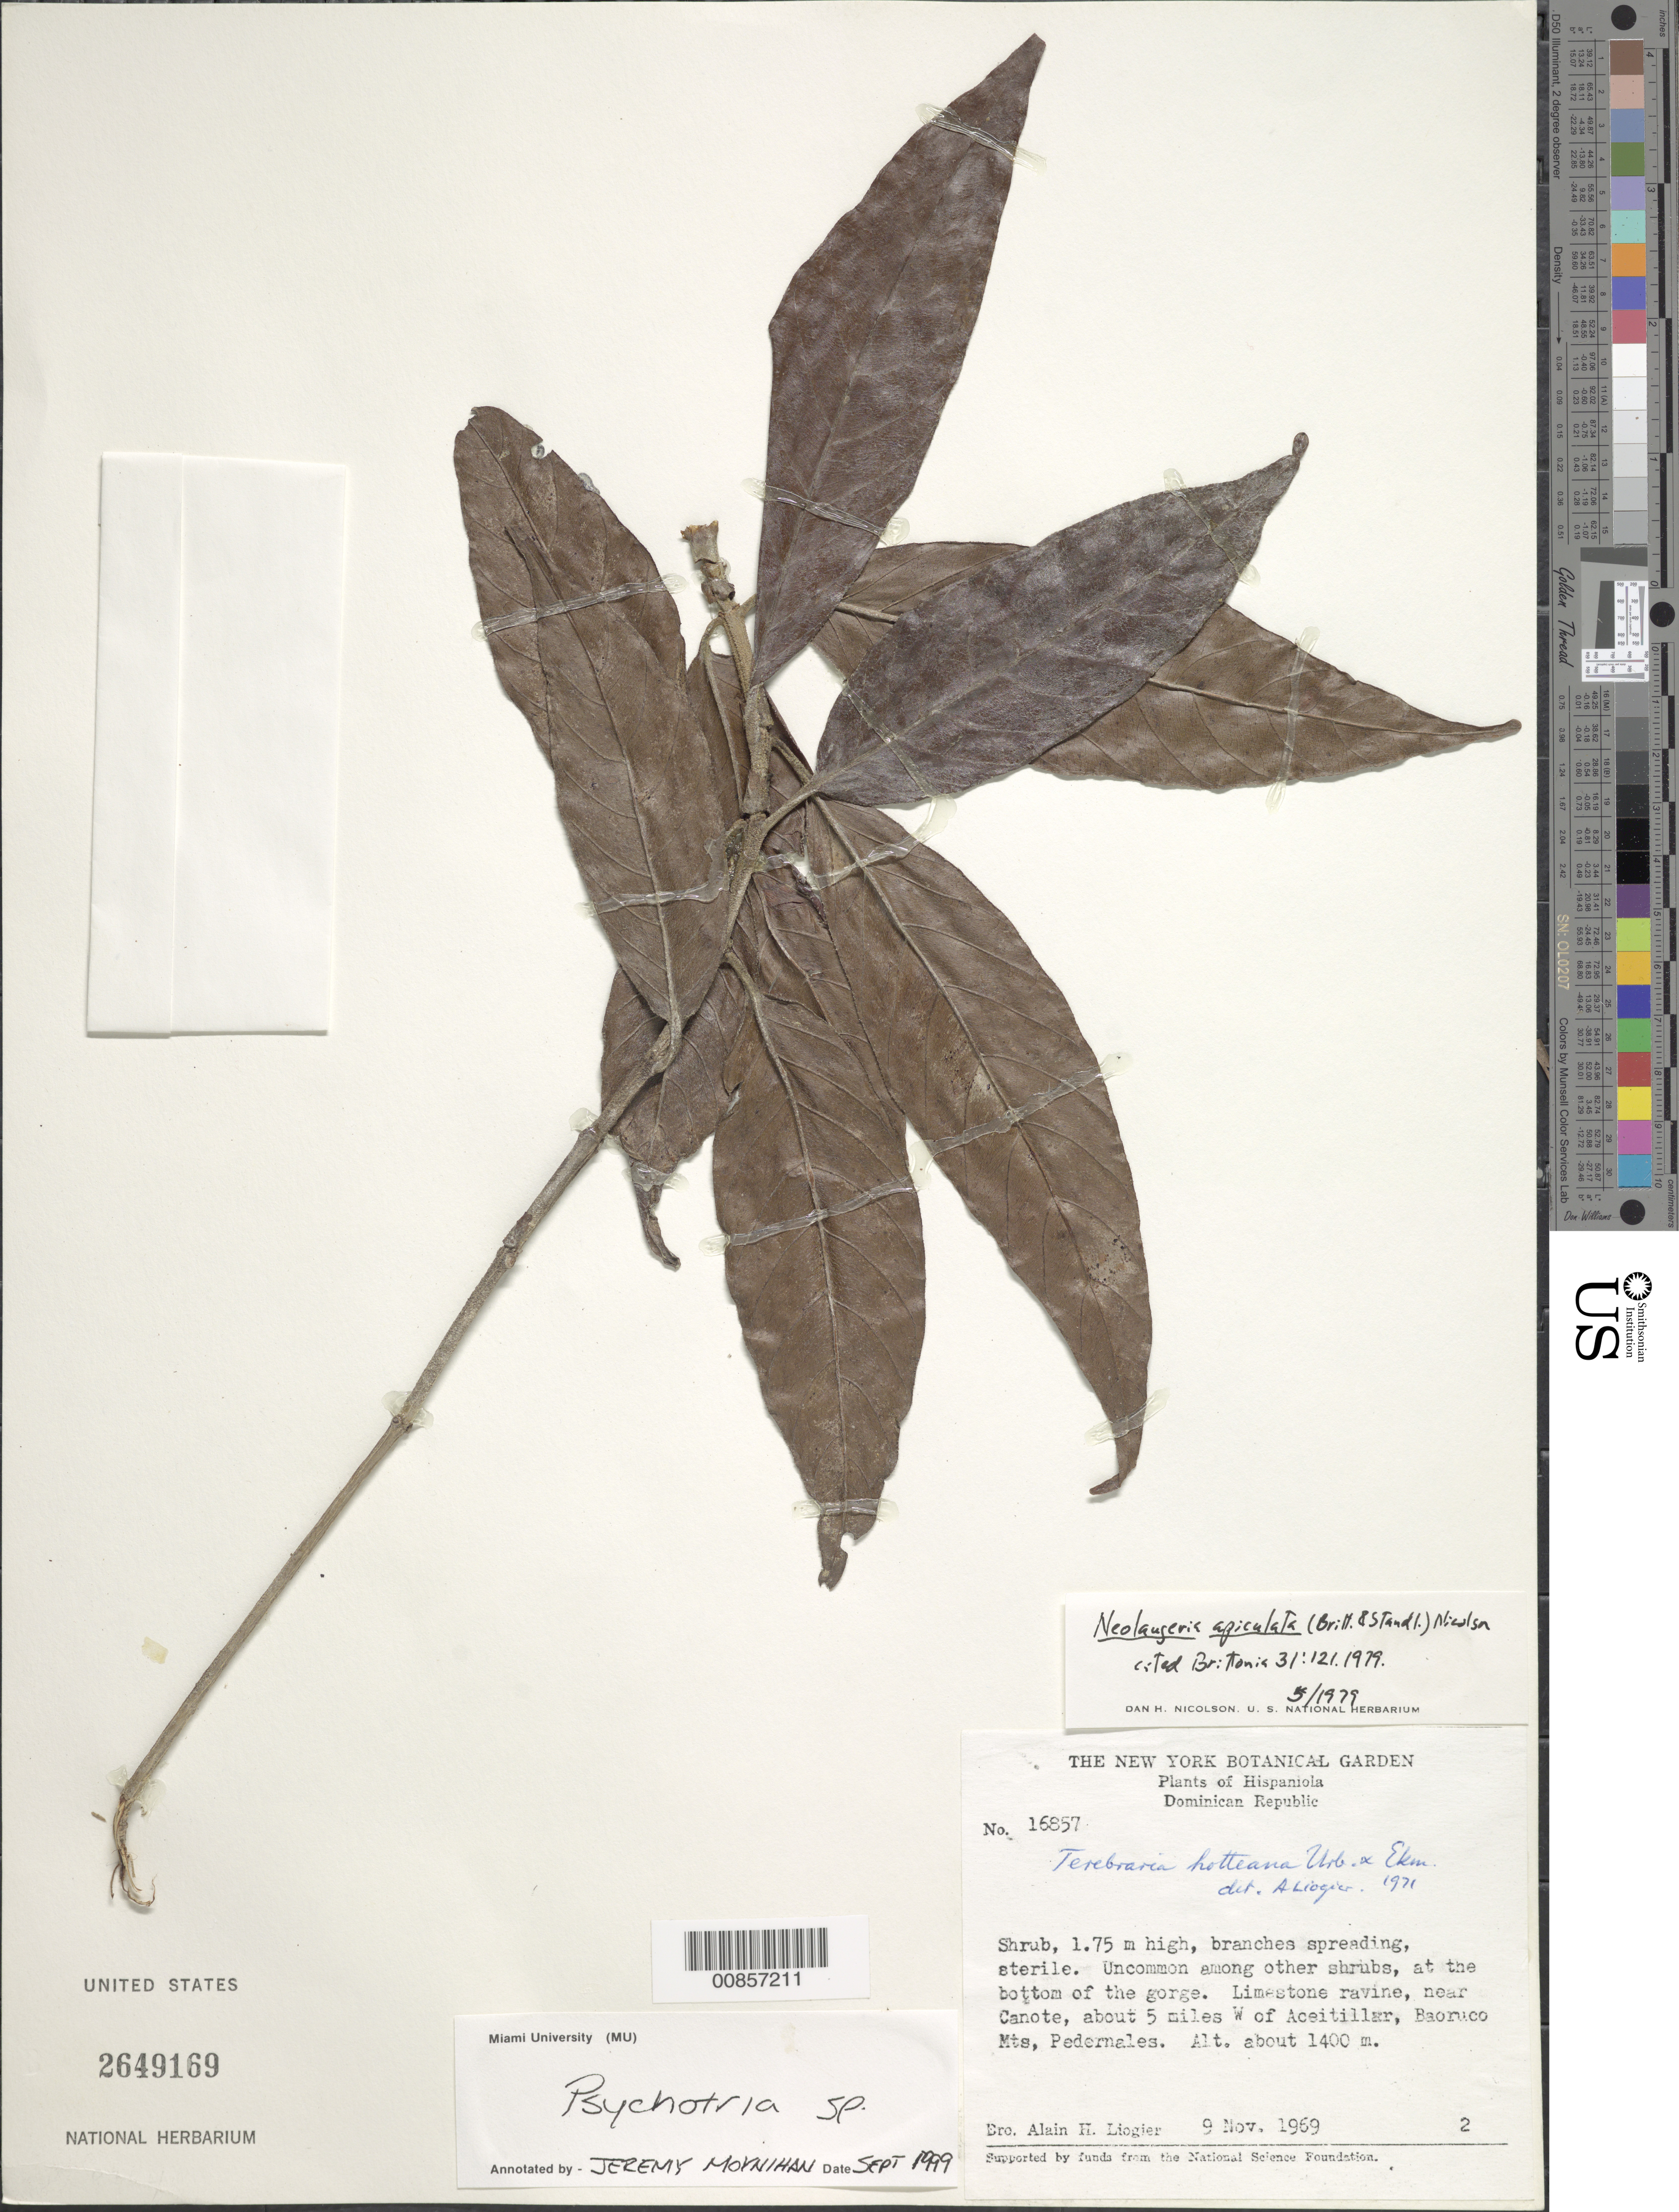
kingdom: Plantae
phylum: Tracheophyta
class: Magnoliopsida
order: Gentianales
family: Rubiaceae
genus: Psychotria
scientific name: Psychotria sp.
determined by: Moynihan, J.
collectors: A. H. Liogier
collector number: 16857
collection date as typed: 09 Nov 1969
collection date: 1969-11-09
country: Dominican Republic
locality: Ravine near Canote, about 5 miles W of Aceitillar, Baoruco Mts., Pedernales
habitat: Limestone ravine; among other shrubs at bottom of gorge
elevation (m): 1400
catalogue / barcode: US 2049169